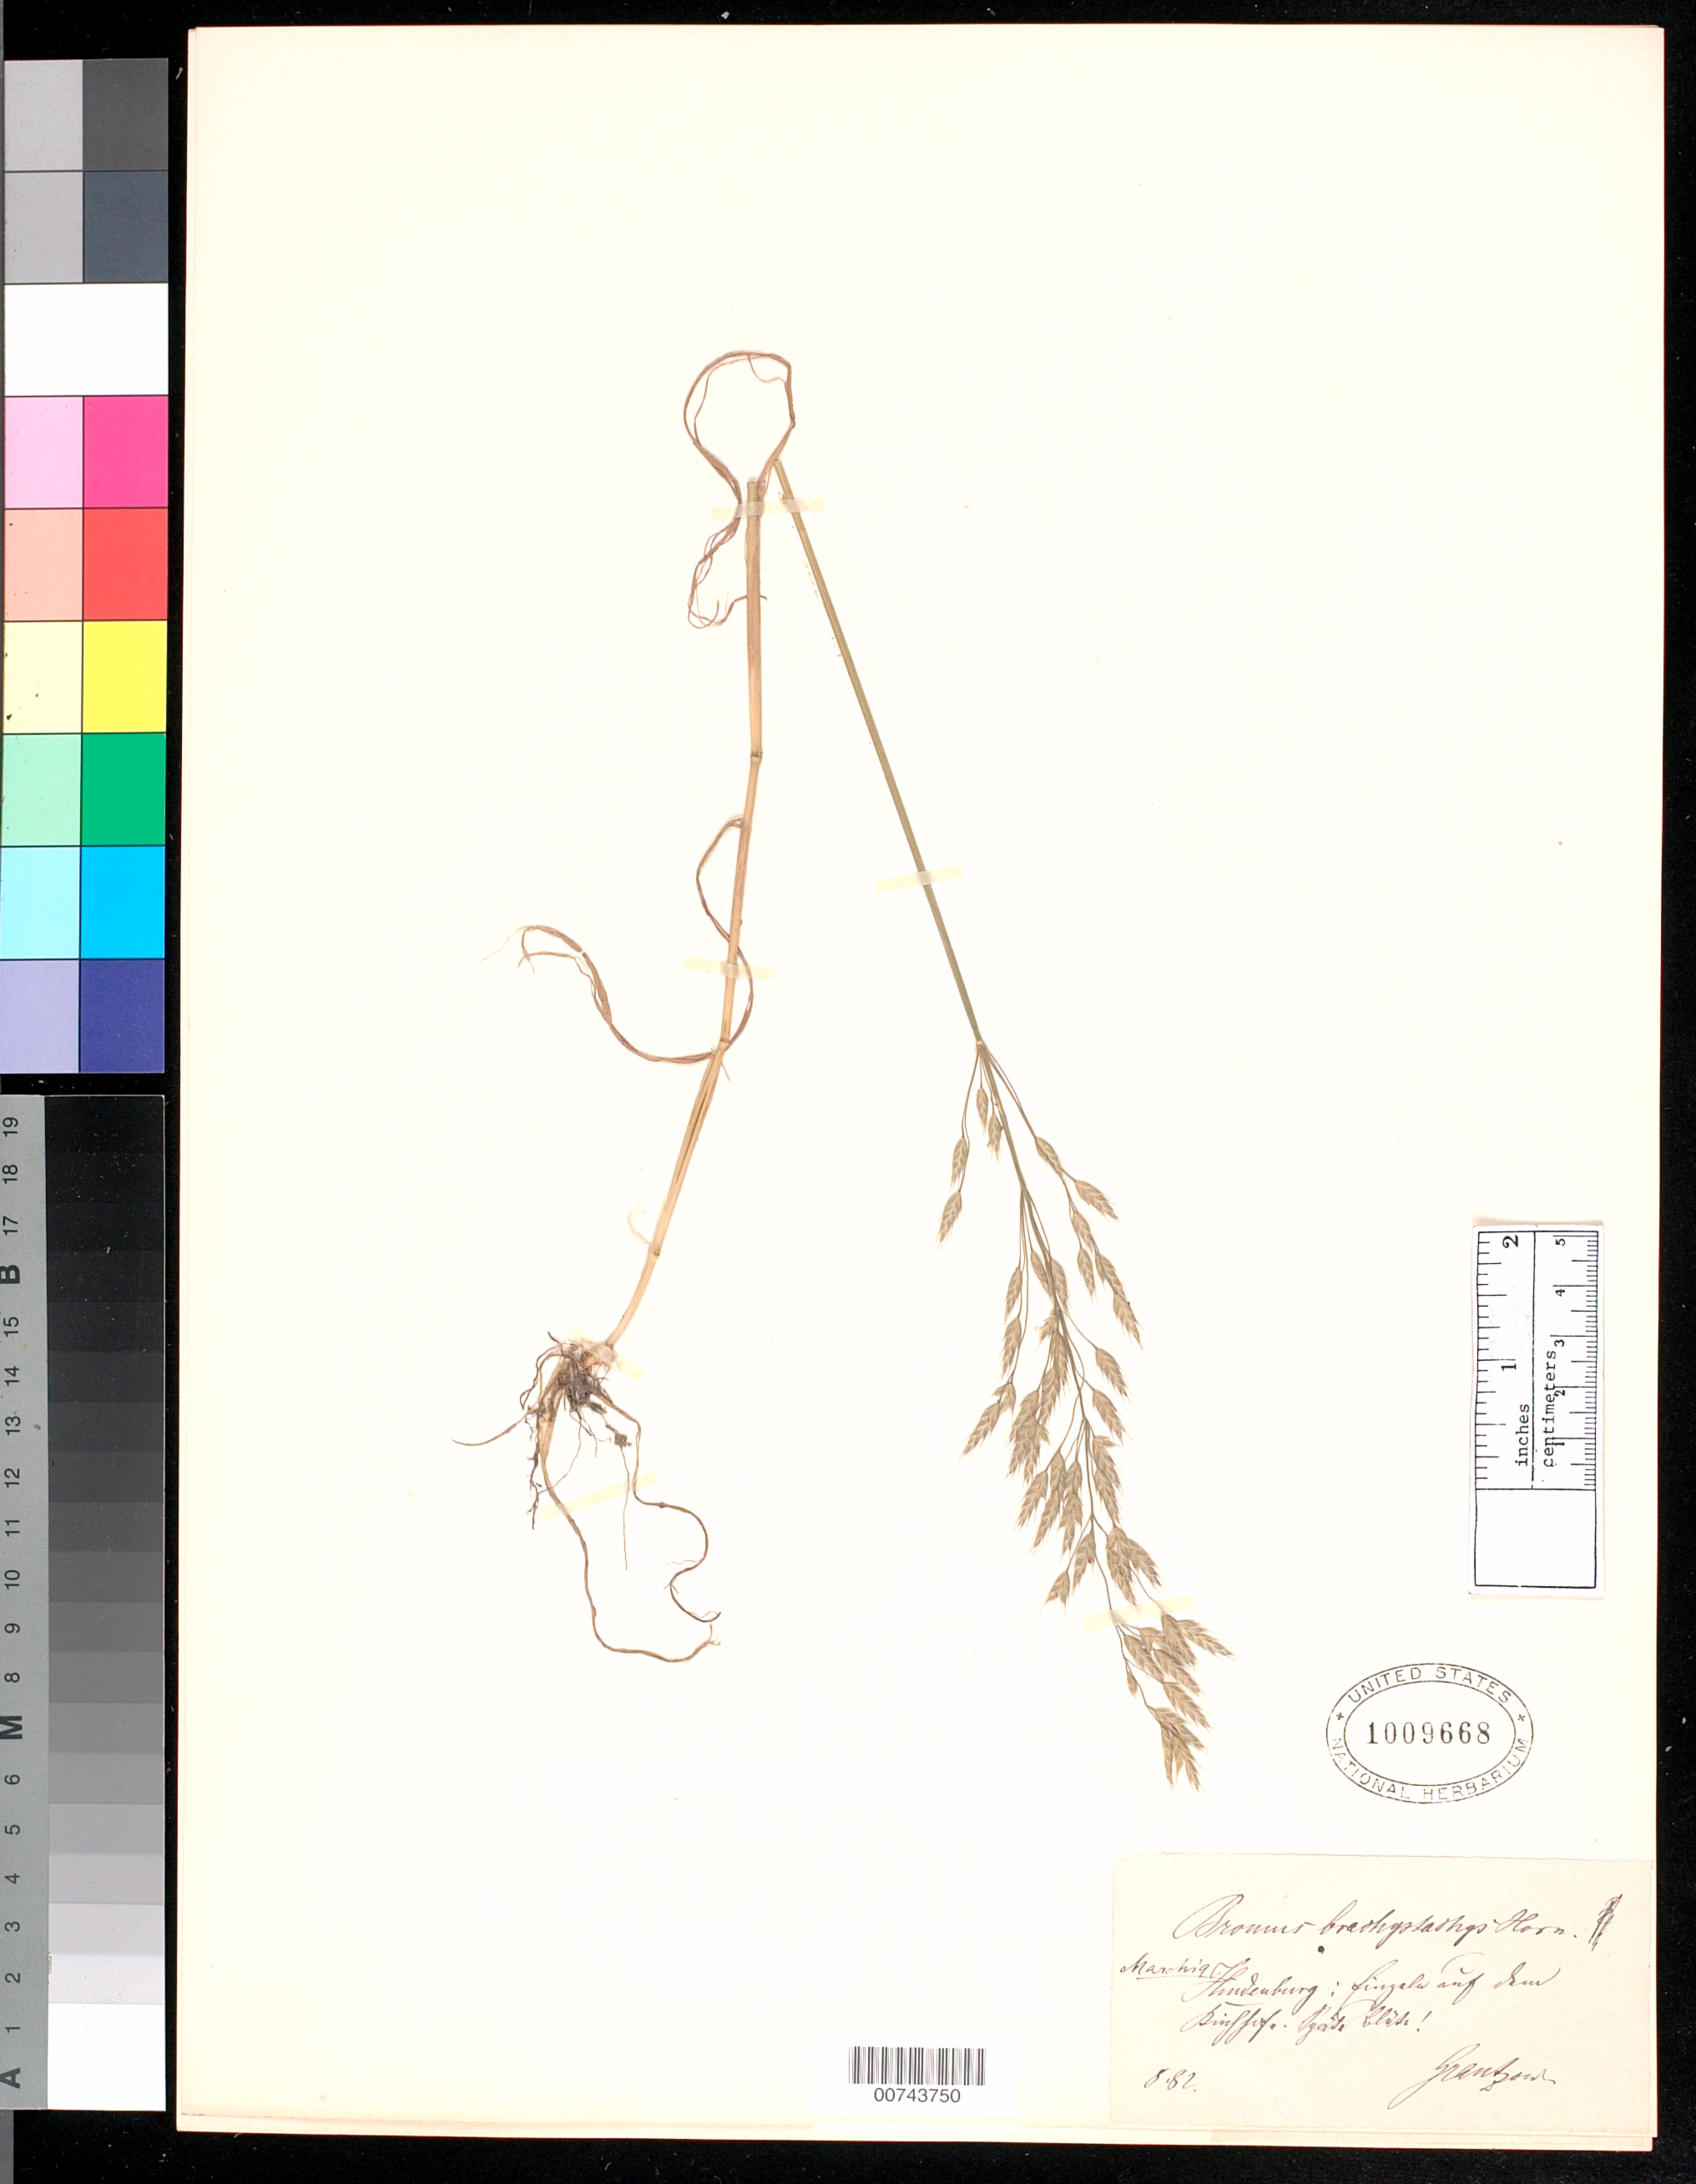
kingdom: Plantae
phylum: Tracheophyta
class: Liliopsida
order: Poales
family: Poaceae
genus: Bromus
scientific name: Bromus brachystachys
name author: Hornung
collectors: C. Grantzow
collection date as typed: Aug 1882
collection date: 1882-08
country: Germany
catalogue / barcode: US 1009668